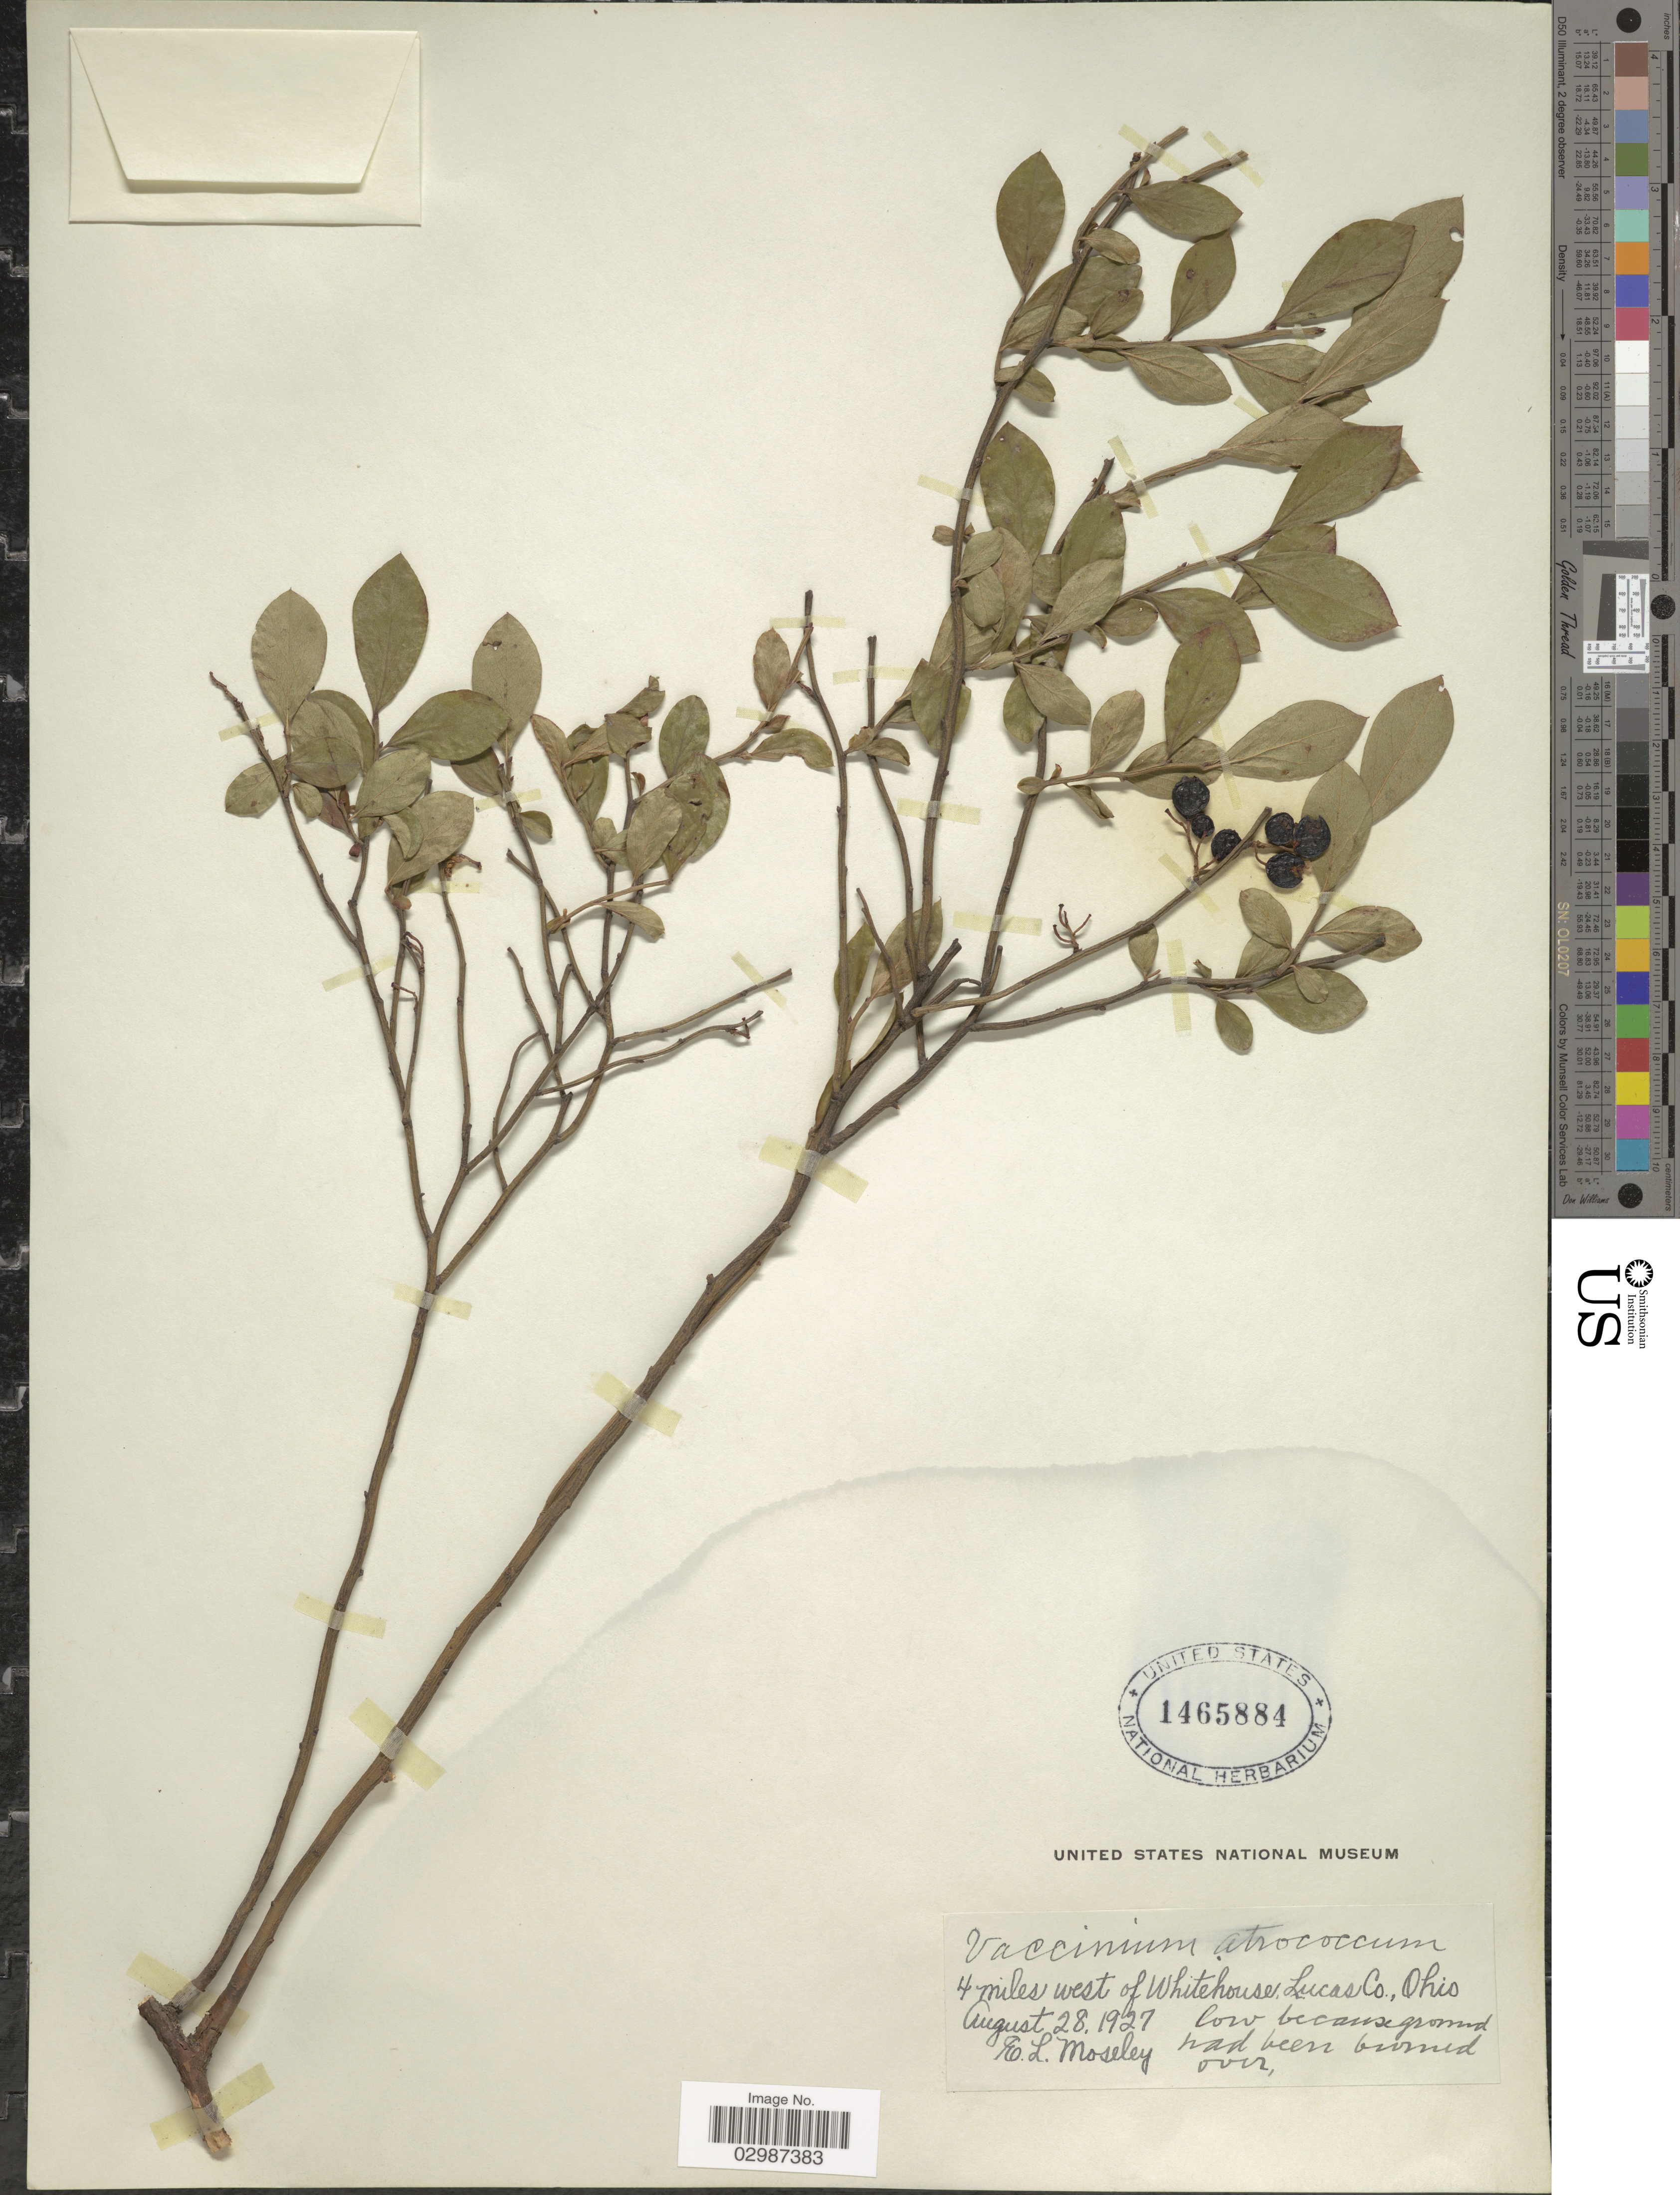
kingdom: Plantae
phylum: Tracheophyta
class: Magnoliopsida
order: Ericales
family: Ericaceae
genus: Vaccinium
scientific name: Vaccinium atrococcum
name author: (A. Gray) A. Heller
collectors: E. Moseley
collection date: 1927-08-28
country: United States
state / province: Ohio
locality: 4 miles west of Whitehouse, Lucas Co.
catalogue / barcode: US 1465884